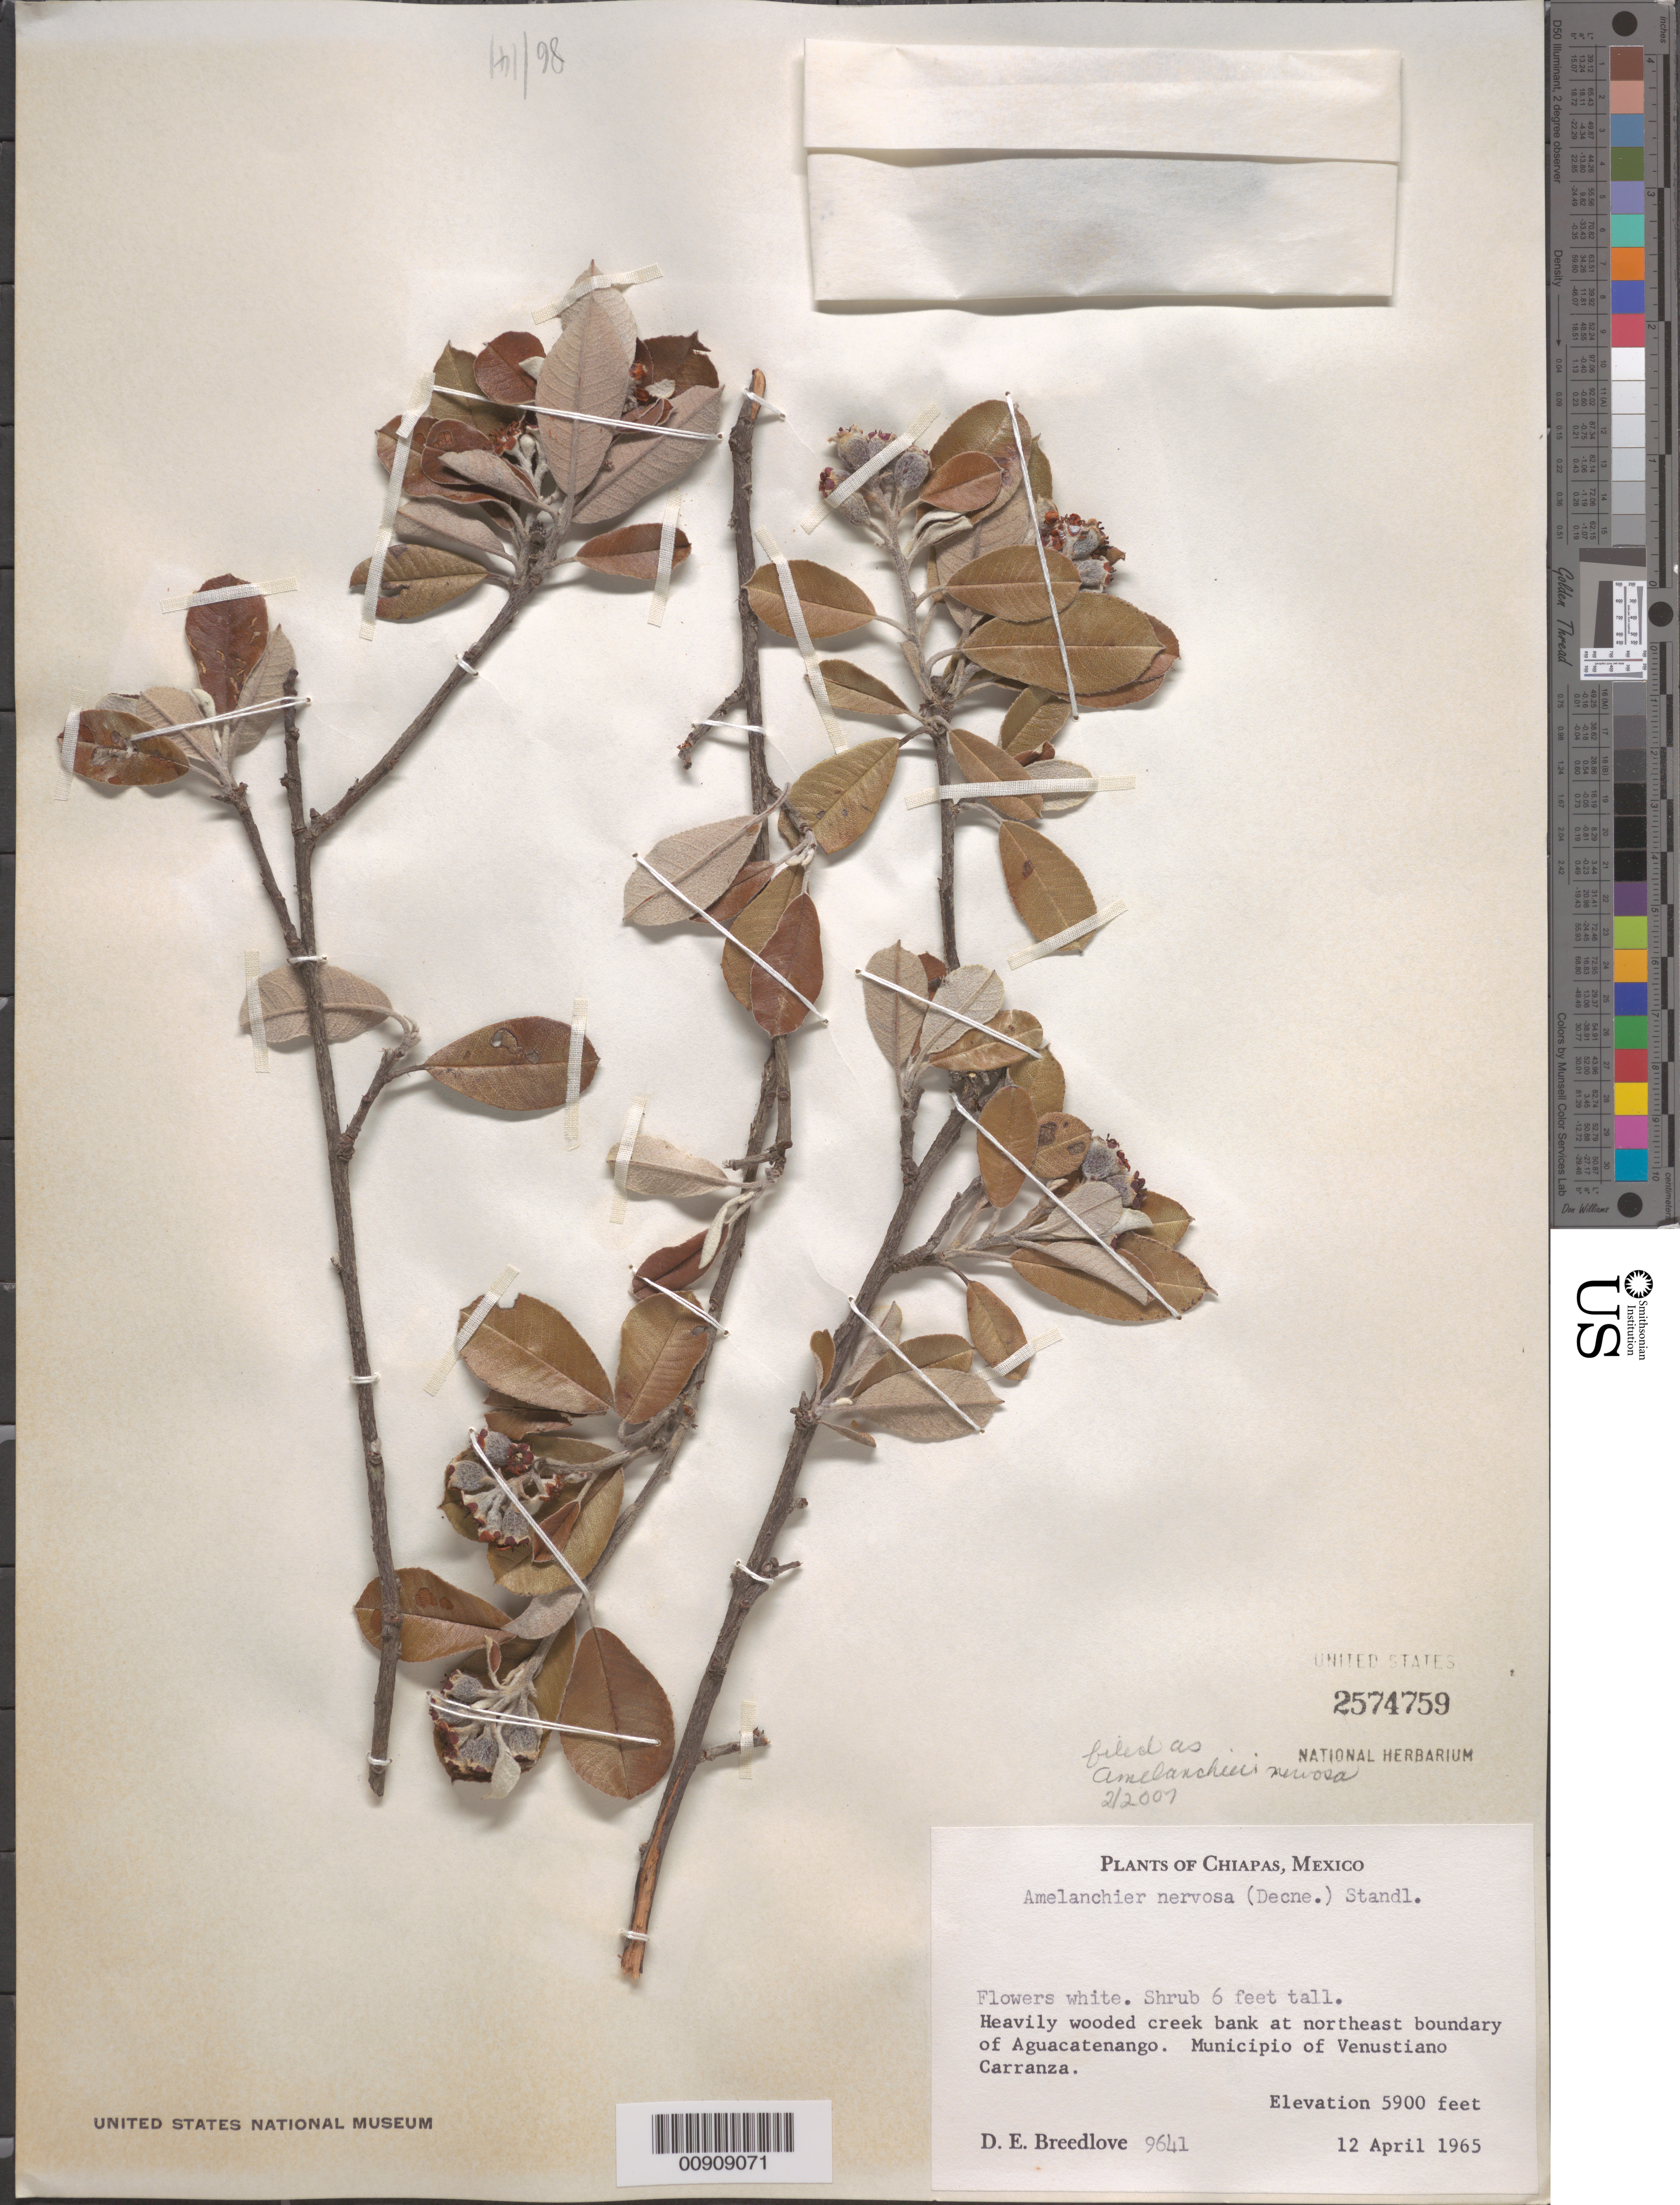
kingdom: Plantae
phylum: Tracheophyta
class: Magnoliopsida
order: Rosales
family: Rosaceae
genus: Malacomeles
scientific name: Malacomeles nervosa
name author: (Decne.) G.N. Jones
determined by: Strong, Mark T., (BOT), Smithsonian Institution - National Museum of Natural History (UNITED STATES)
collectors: D. E. Breedlove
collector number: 9641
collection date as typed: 12 Apr 1965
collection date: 1965-04-12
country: Mexico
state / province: Chiapas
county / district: Venustiano Carranza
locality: Northwest boundary of Aguacatenango. Municipio of Venustiano Carranza, Chiapas.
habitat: Heavily wooded creek bank.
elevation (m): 1798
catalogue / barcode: US 2574759